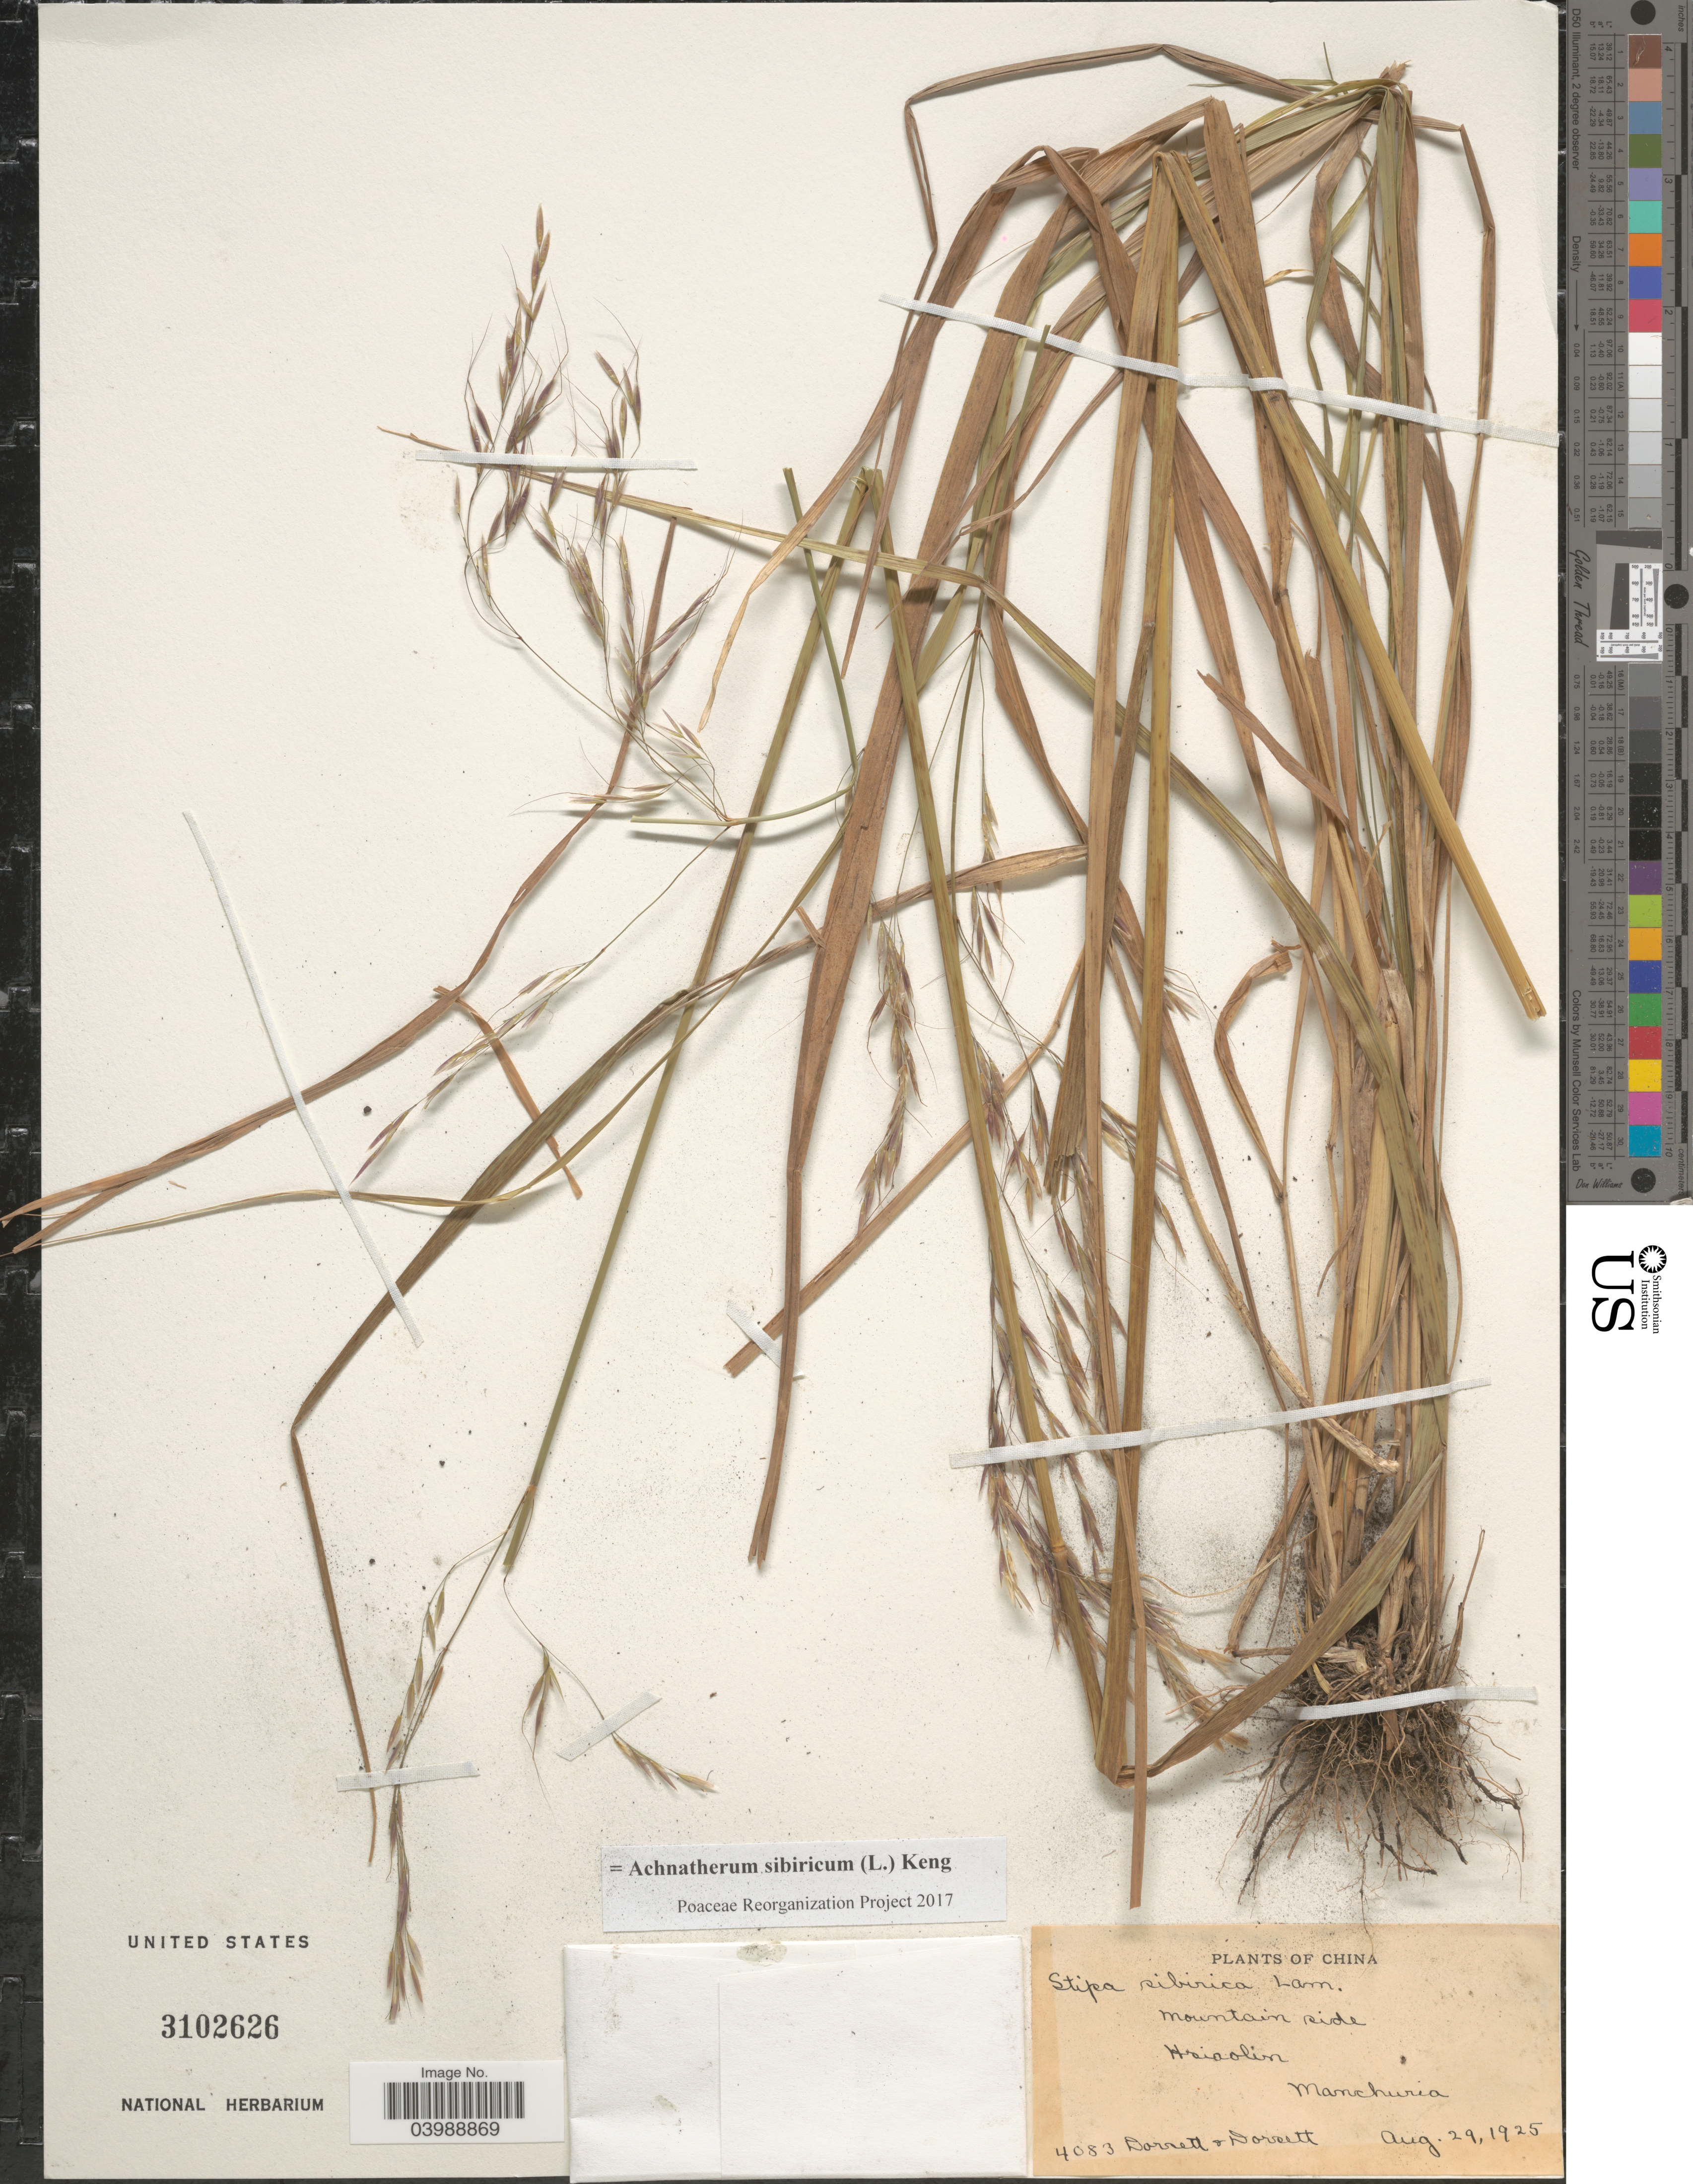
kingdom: Plantae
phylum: Tracheophyta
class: Liliopsida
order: Poales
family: Poaceae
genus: Achnatherum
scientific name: Achnatherum sibiricum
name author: (L.) Keng ex Tzvelev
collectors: -- Dorsett & -- Dorsett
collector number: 4083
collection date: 1925-08-29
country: China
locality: Mountain side. Hsiaolin. Manchuria.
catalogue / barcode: US 3102626